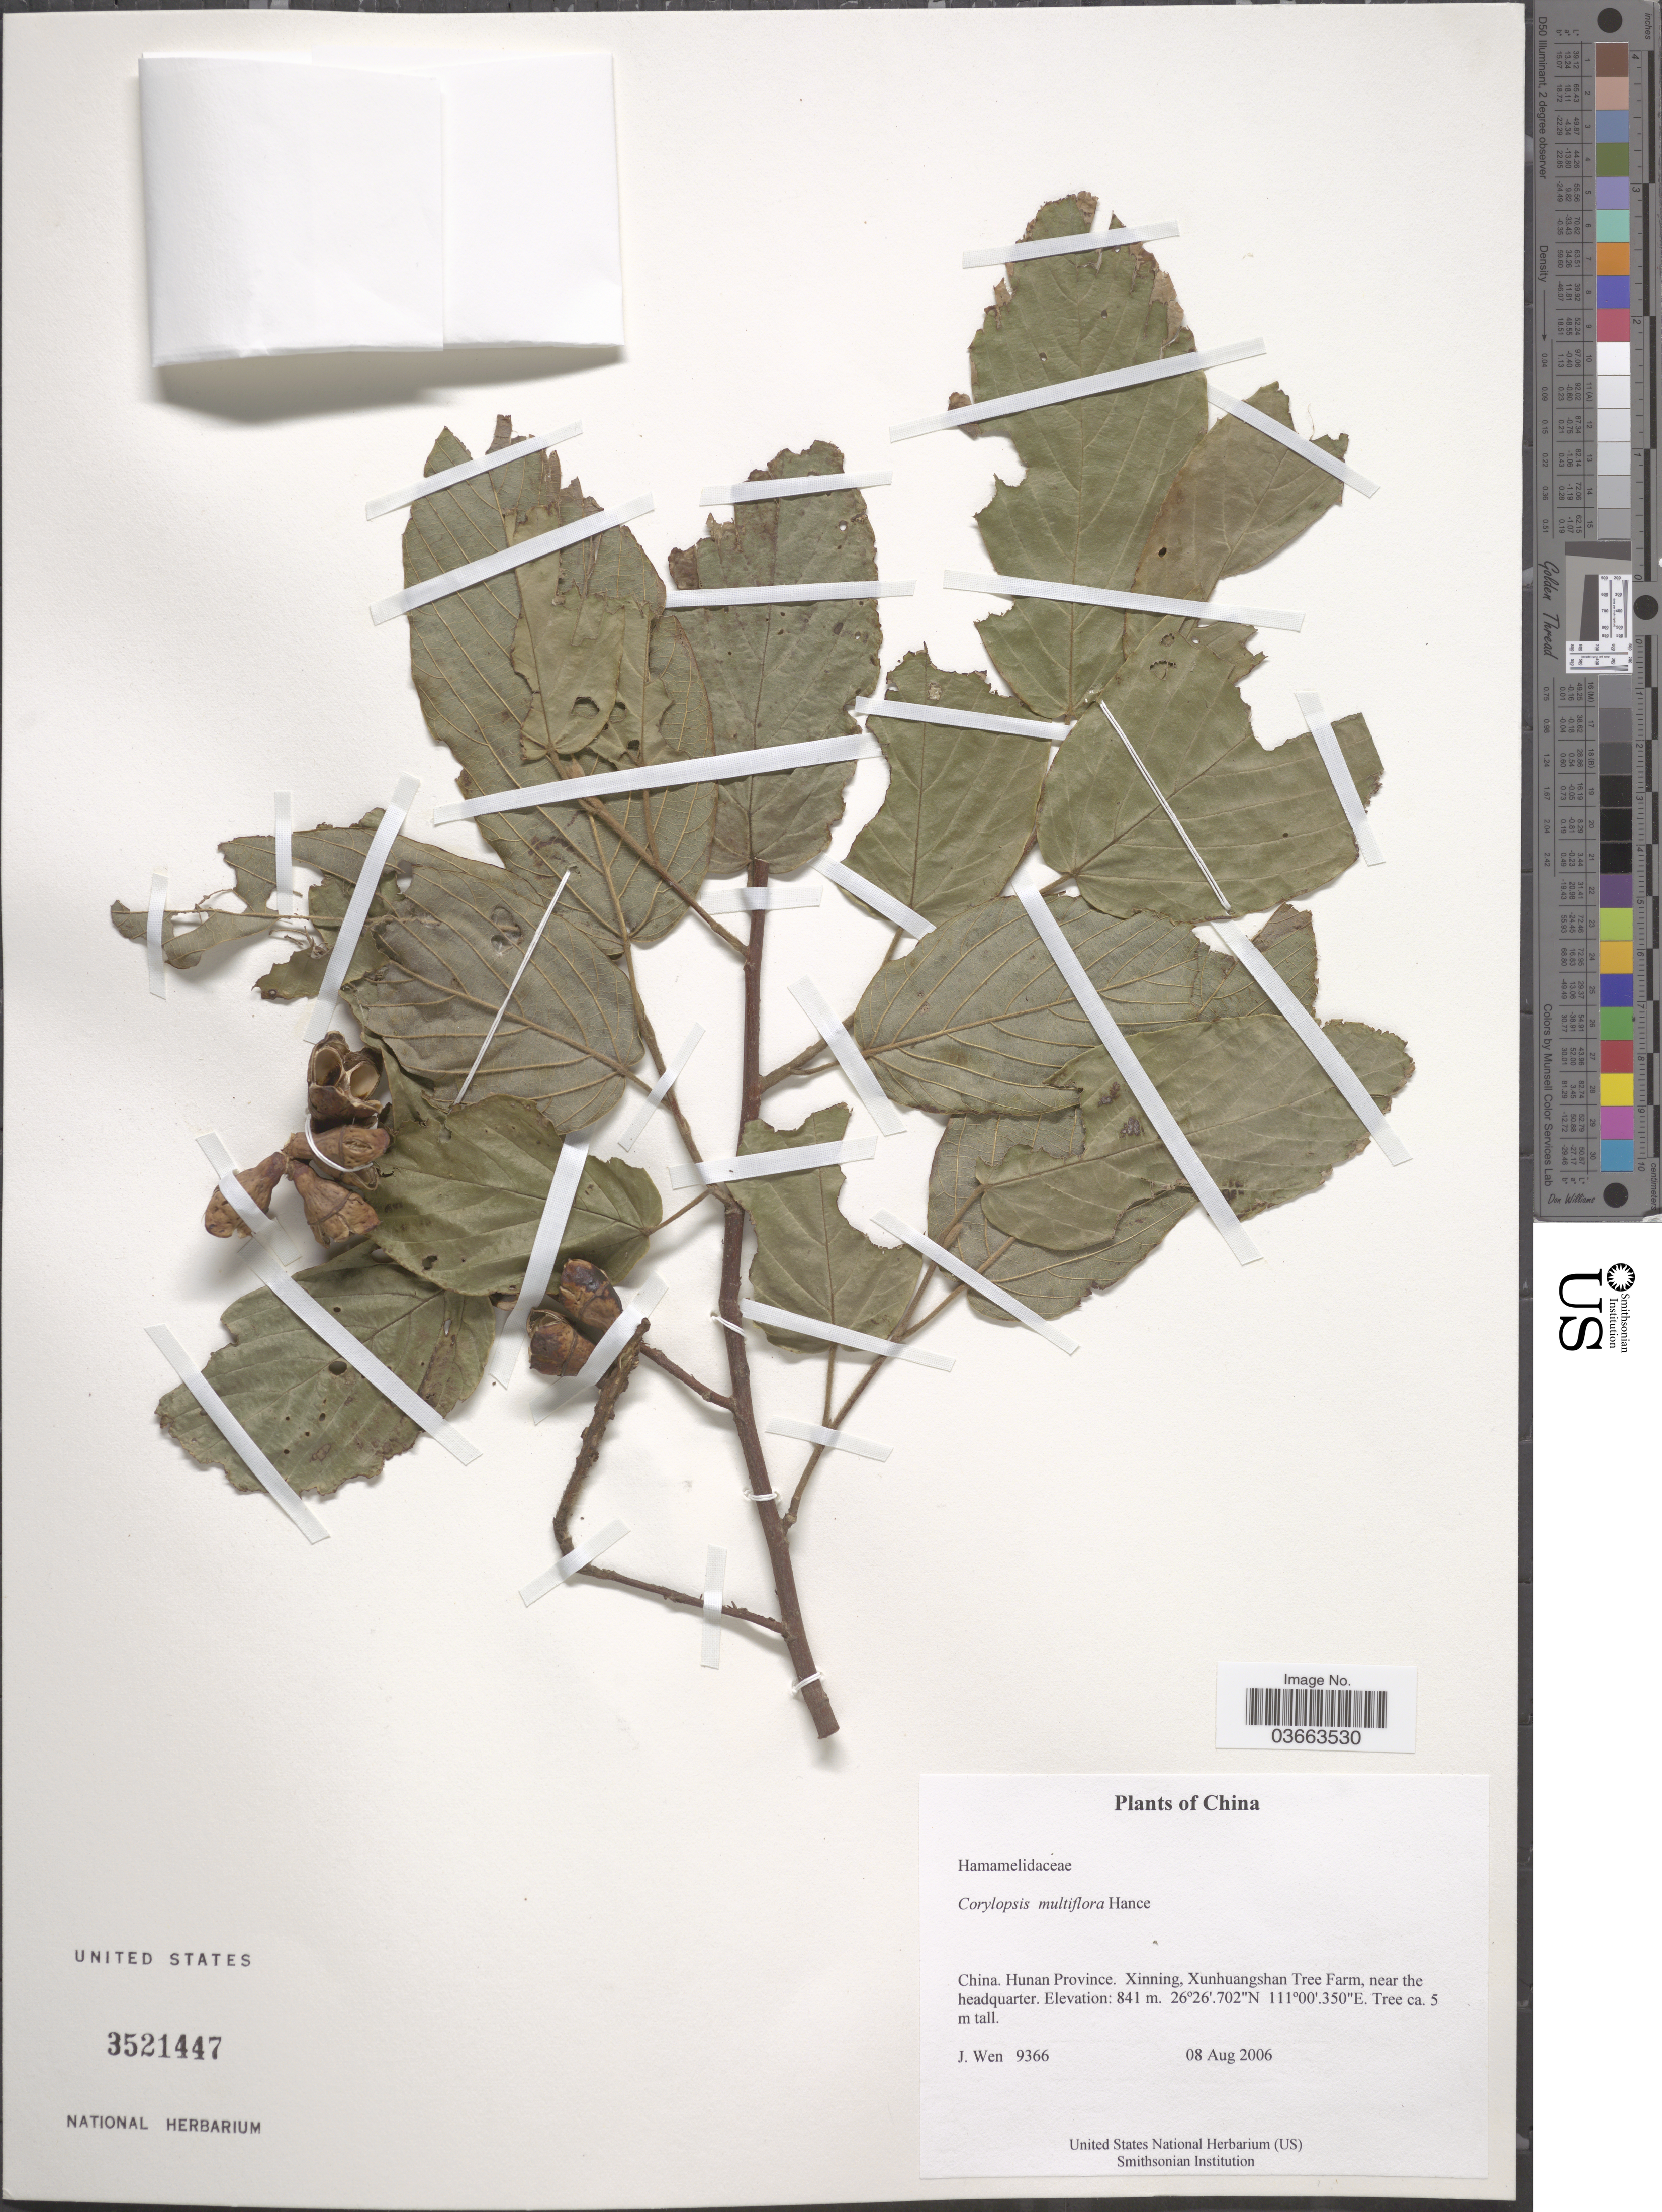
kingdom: Plantae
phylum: Tracheophyta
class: Magnoliopsida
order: Saxifragales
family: Hamamelidaceae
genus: Corylopsis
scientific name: Corylopsis multiflora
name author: Hance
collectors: J. Wen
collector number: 9366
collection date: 2006-08-08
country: China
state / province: Hunan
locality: Xinning, Xunhuangshan Tree Farm, near the headquarter.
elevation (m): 841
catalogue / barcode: US 3521447